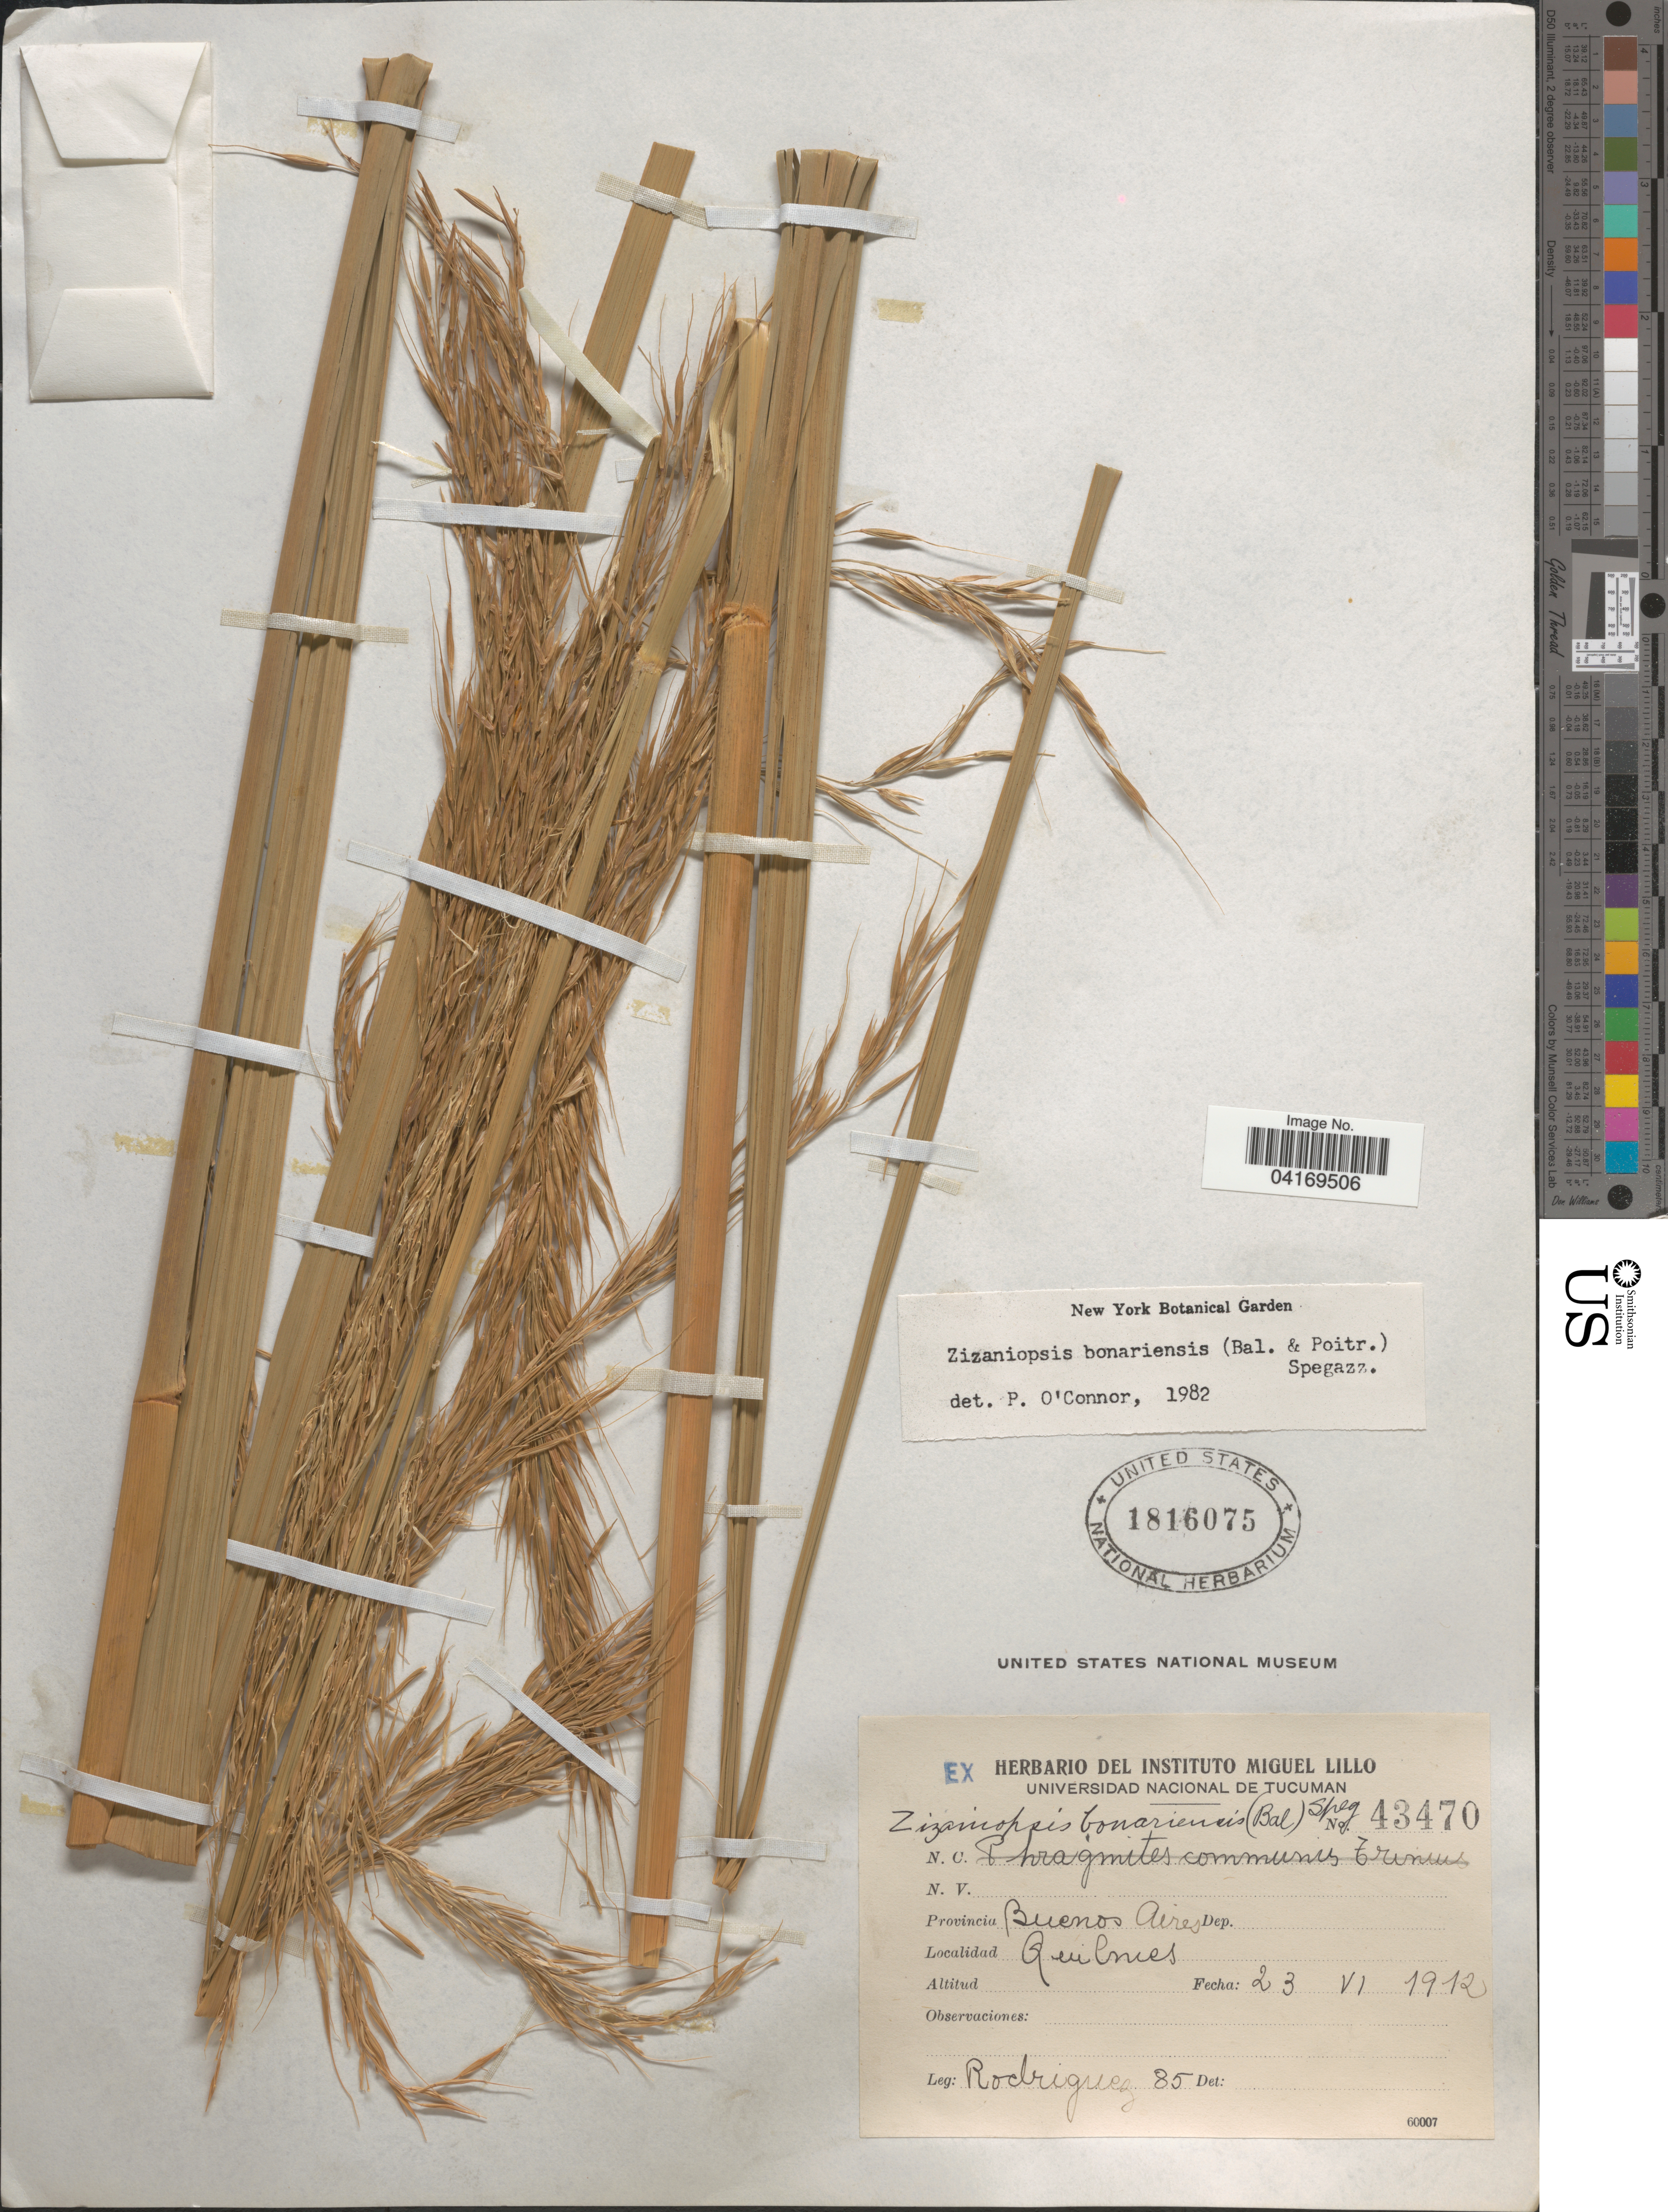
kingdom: Plantae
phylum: Tracheophyta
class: Liliopsida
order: Poales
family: Poaceae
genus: Zizaniopsis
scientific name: Zizaniopsis bonariensis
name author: (Balansa & Poitr.) Speg.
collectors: Rodriguez, --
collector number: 85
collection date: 1912-06-23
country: Argentina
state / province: Buenos Aires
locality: Quilmes.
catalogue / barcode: US 1816075